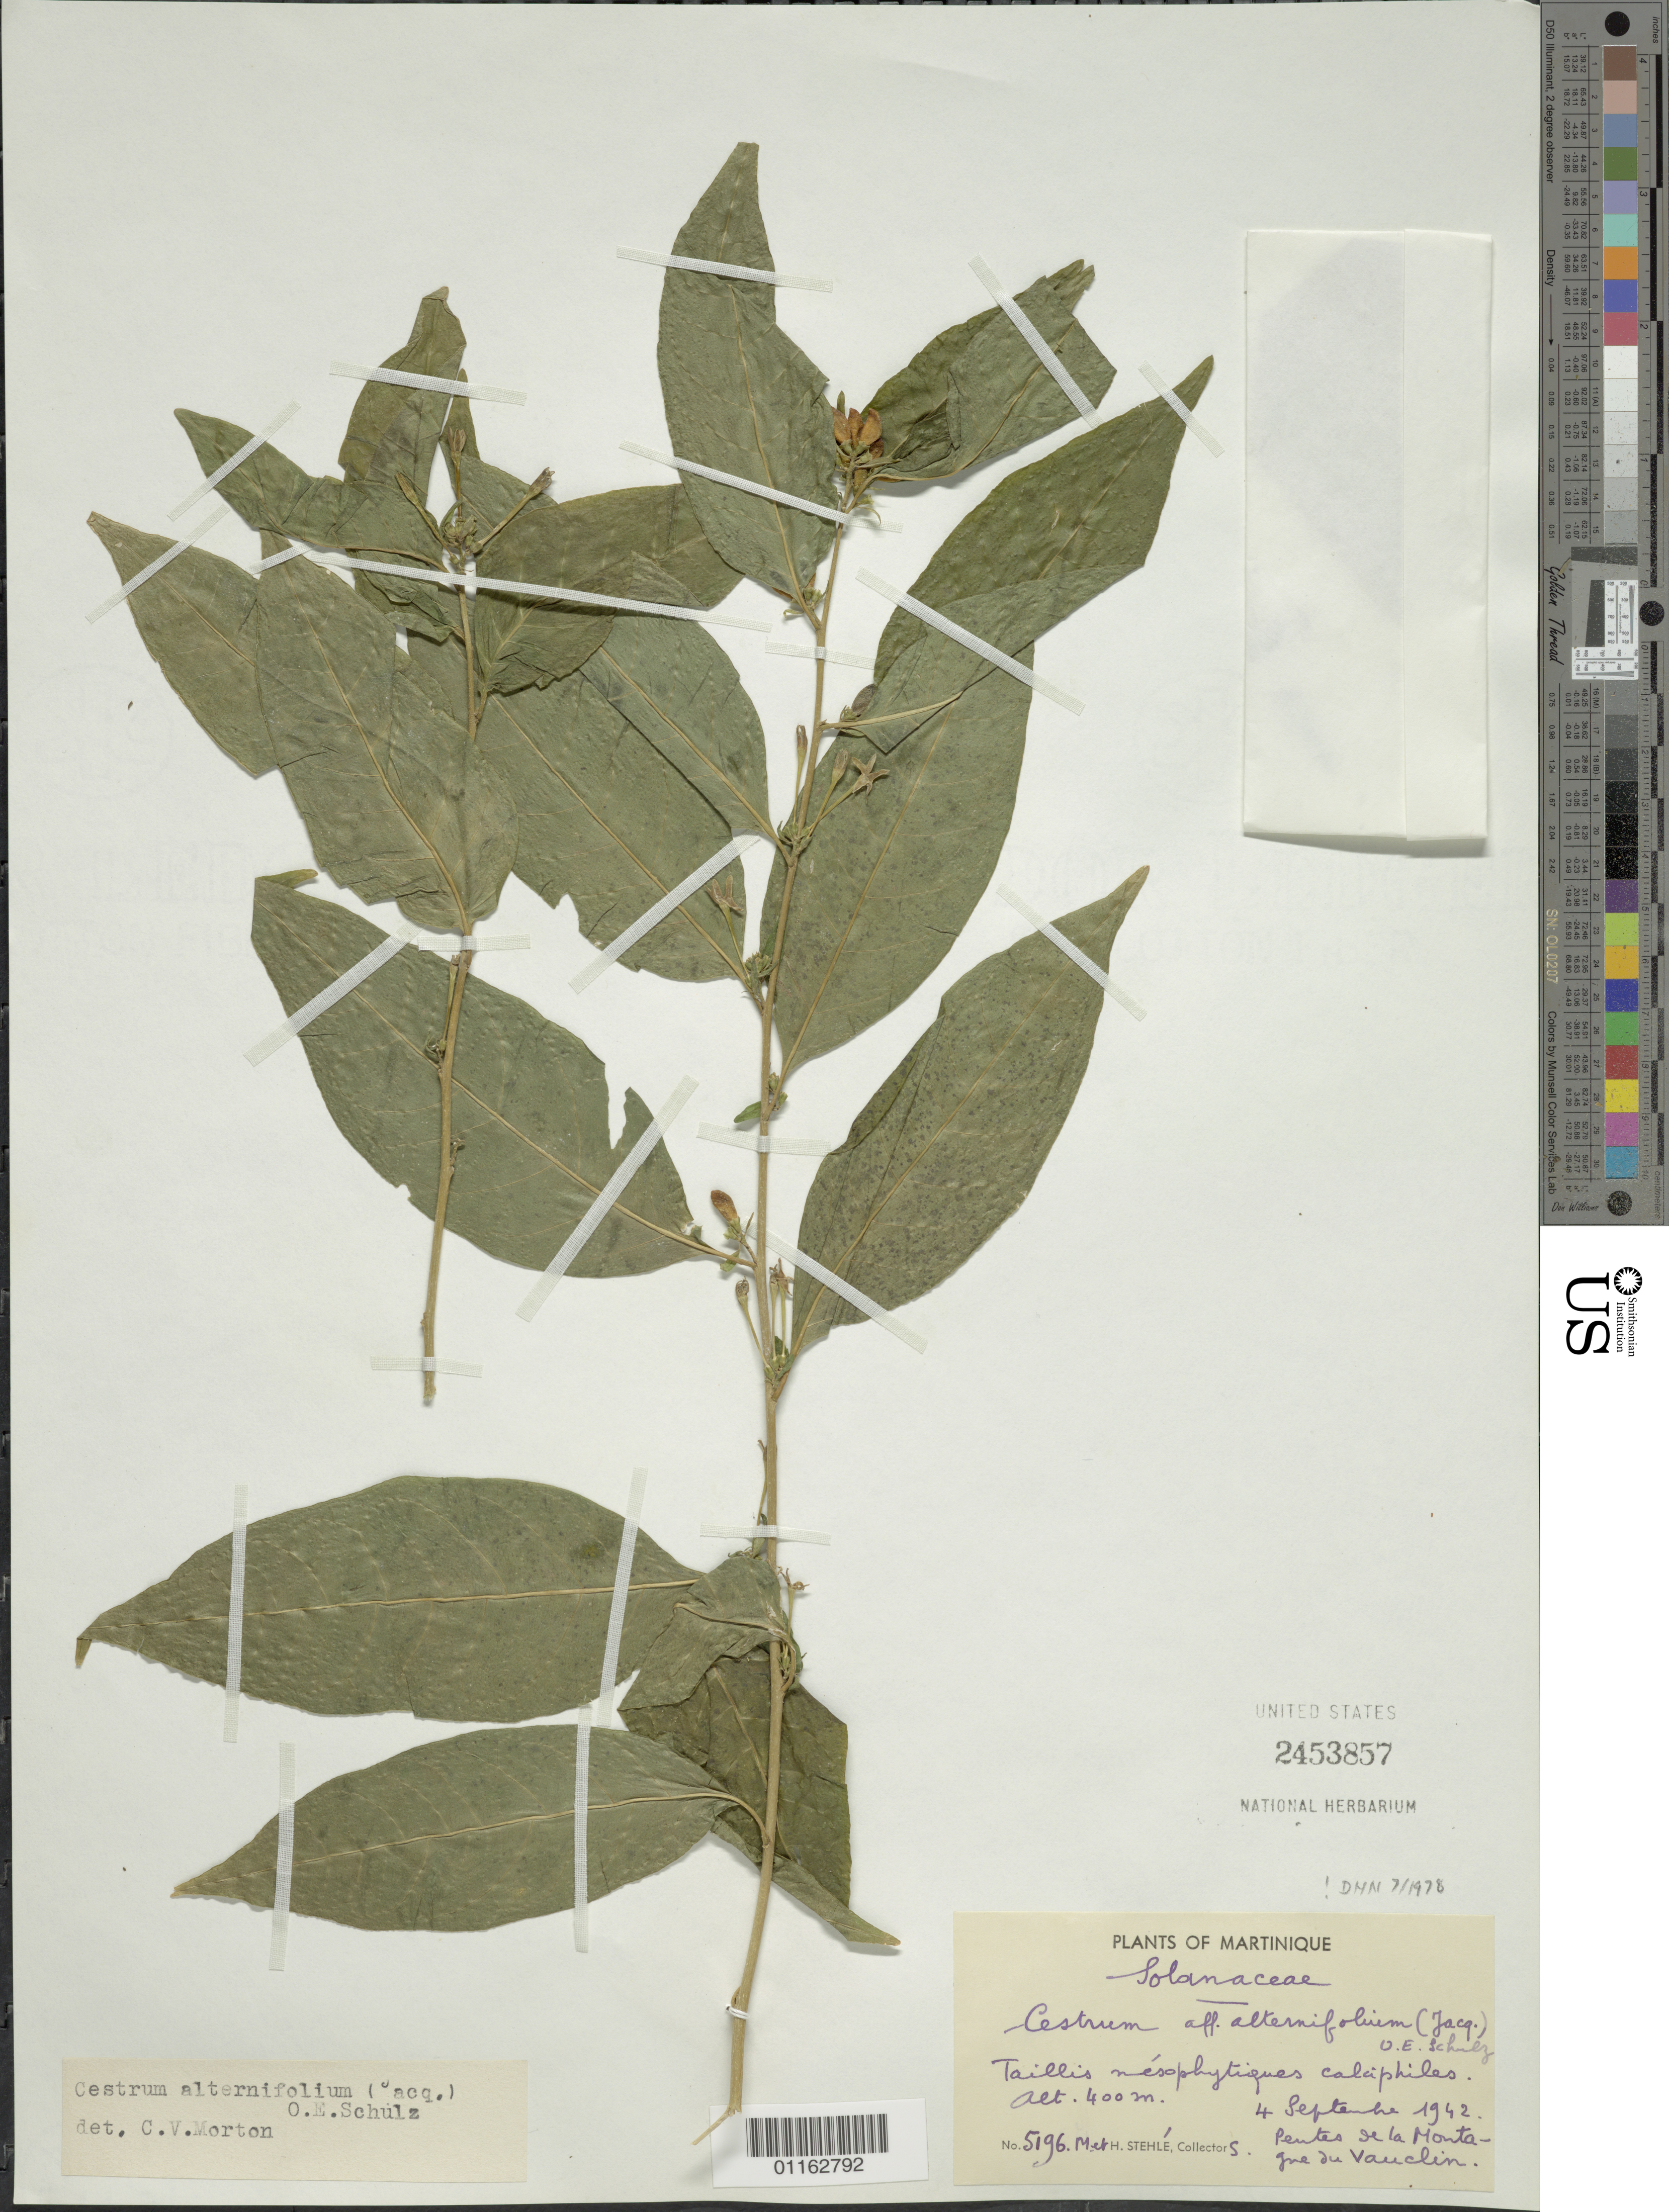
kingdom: Plantae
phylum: Tracheophyta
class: Magnoliopsida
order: Solanales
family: Solanaceae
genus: Cestrum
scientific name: Cestrum alternifolium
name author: (Jacq.) O.E. Schulz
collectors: H. Stehlé & M. Stehlé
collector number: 5196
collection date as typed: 04 Sep 1942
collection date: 1942-09-04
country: Martinique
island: Martinique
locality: Pentes de la Montague du Vauclin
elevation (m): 400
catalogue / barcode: US 2453857